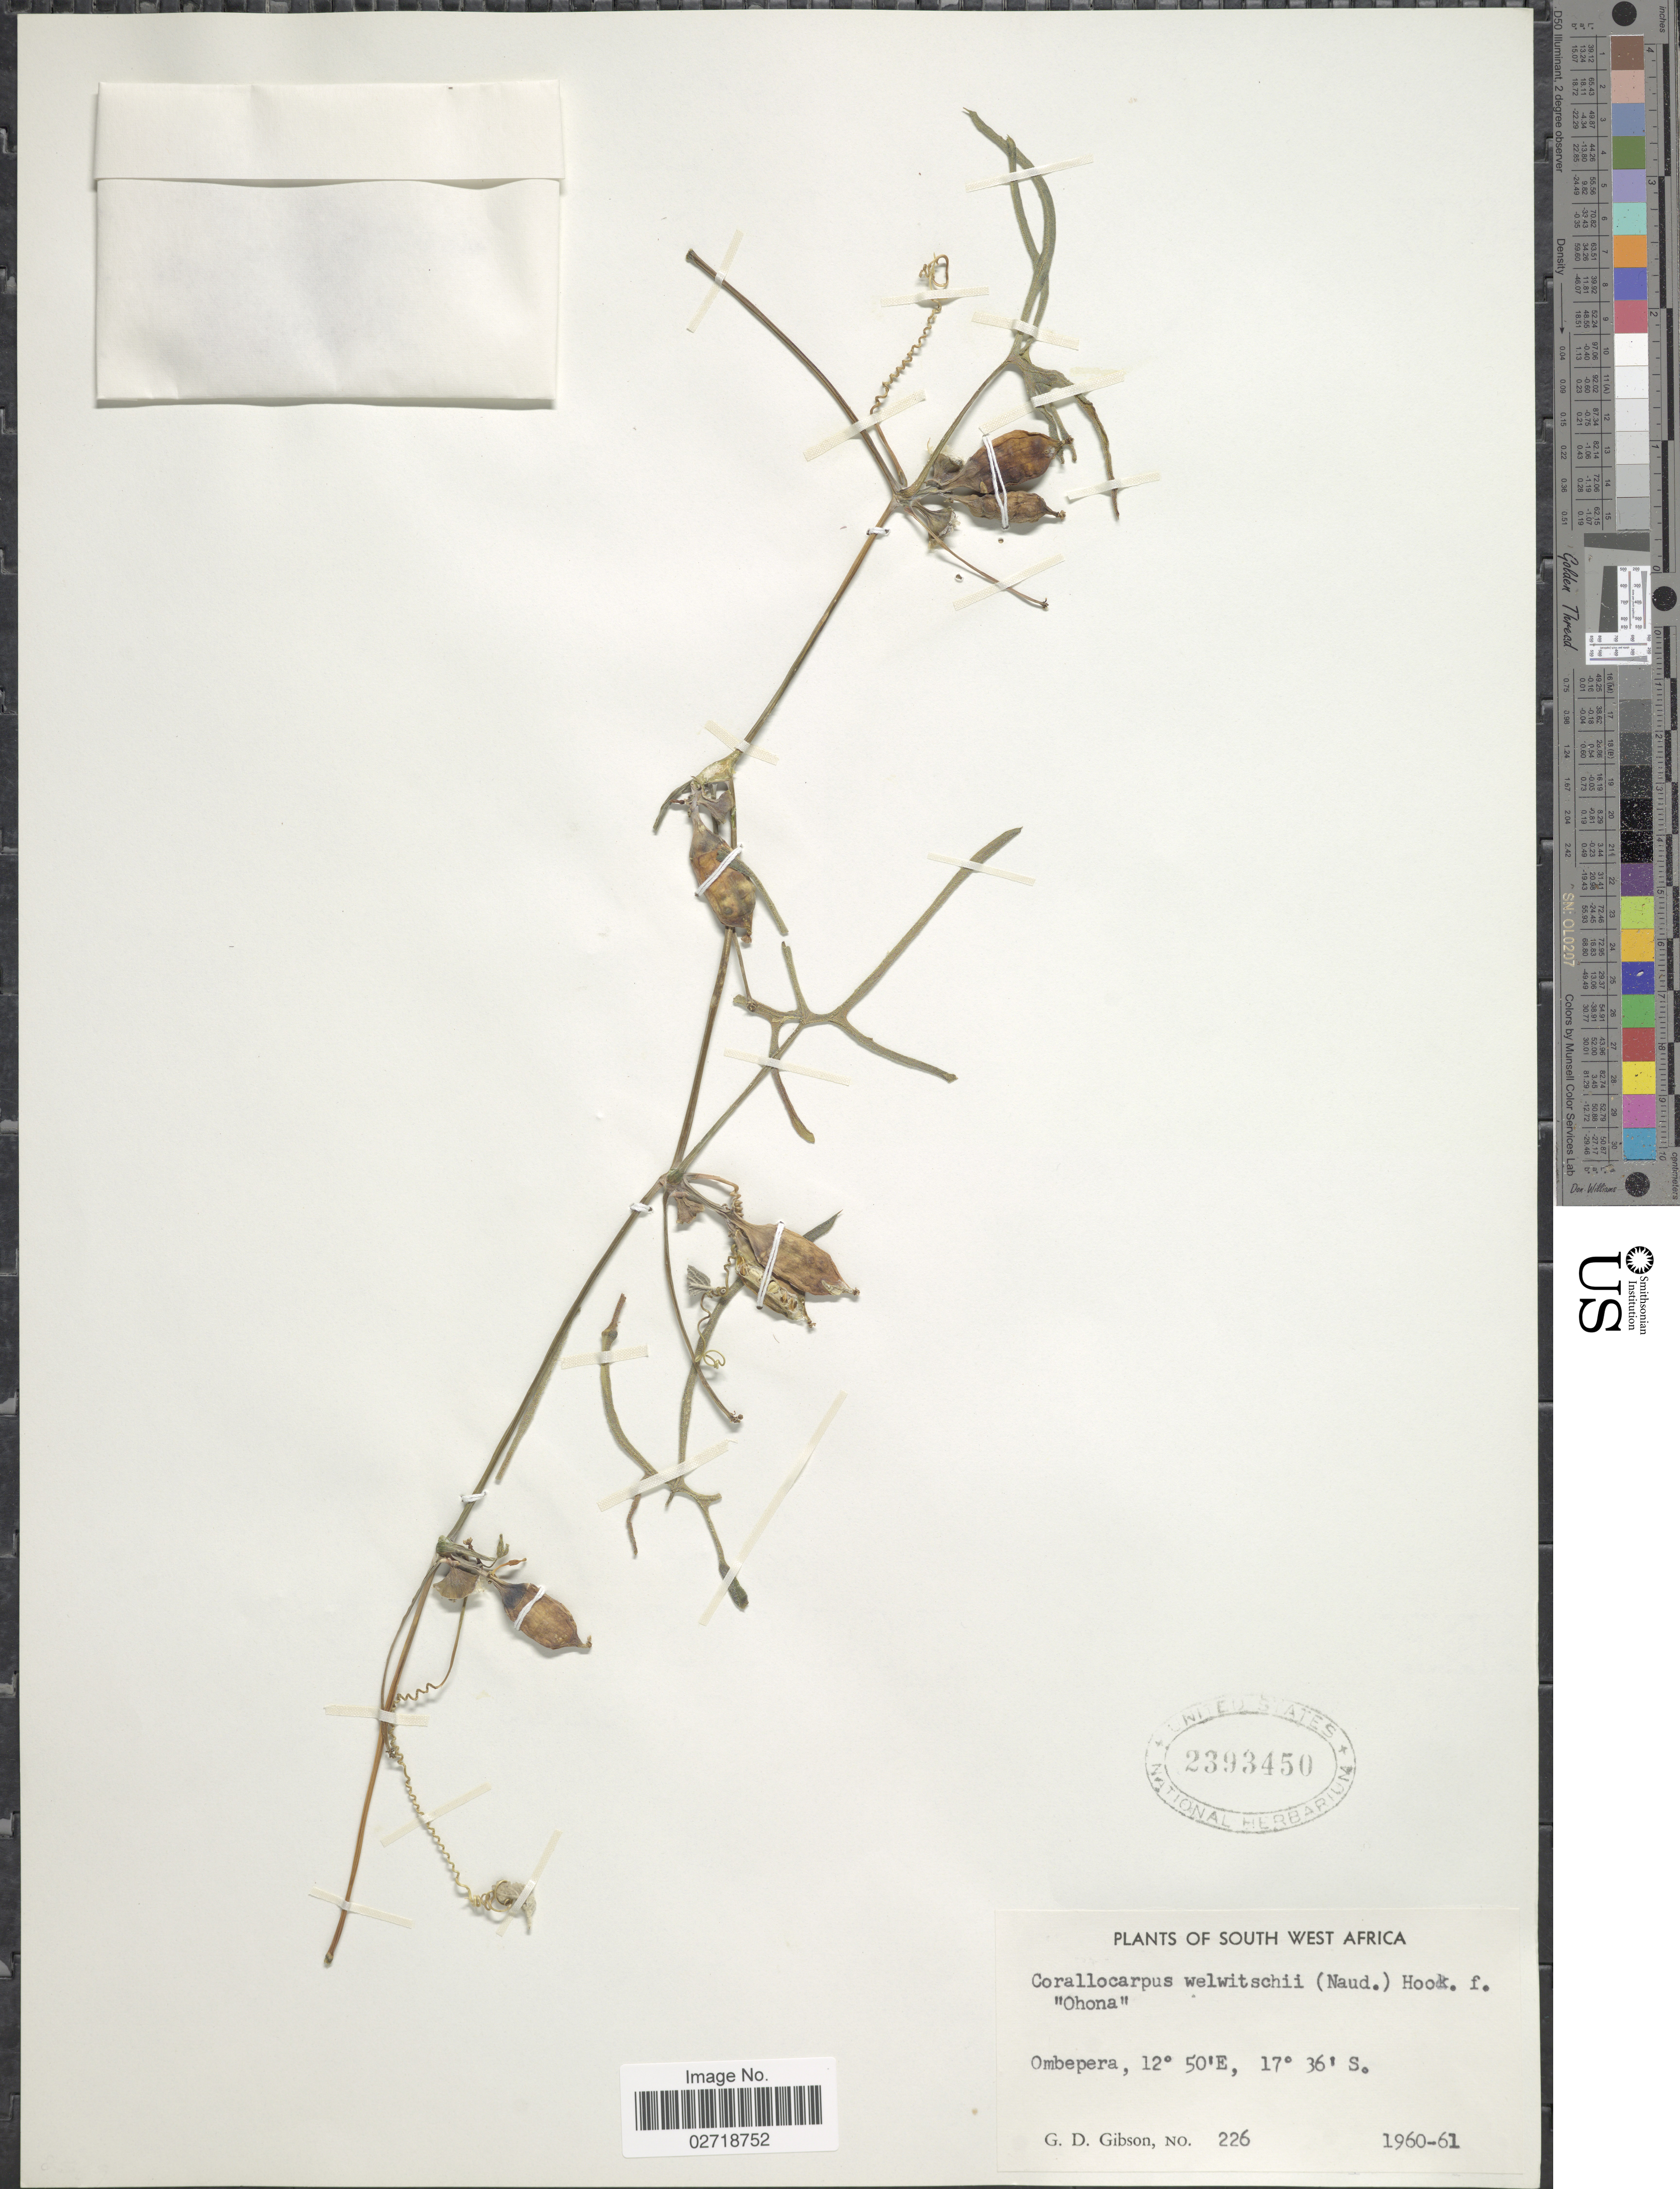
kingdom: Plantae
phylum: Tracheophyta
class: Magnoliopsida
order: Cucurbitales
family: Cucurbitaceae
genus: Corallocarpus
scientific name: Corallocarpus welwitschii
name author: (Naudin) Hook. f. ex C.B. Clarke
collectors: G. D. Gibson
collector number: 226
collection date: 1960/1961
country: Namibia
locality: South west Africa. Ombepera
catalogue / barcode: US 2393450